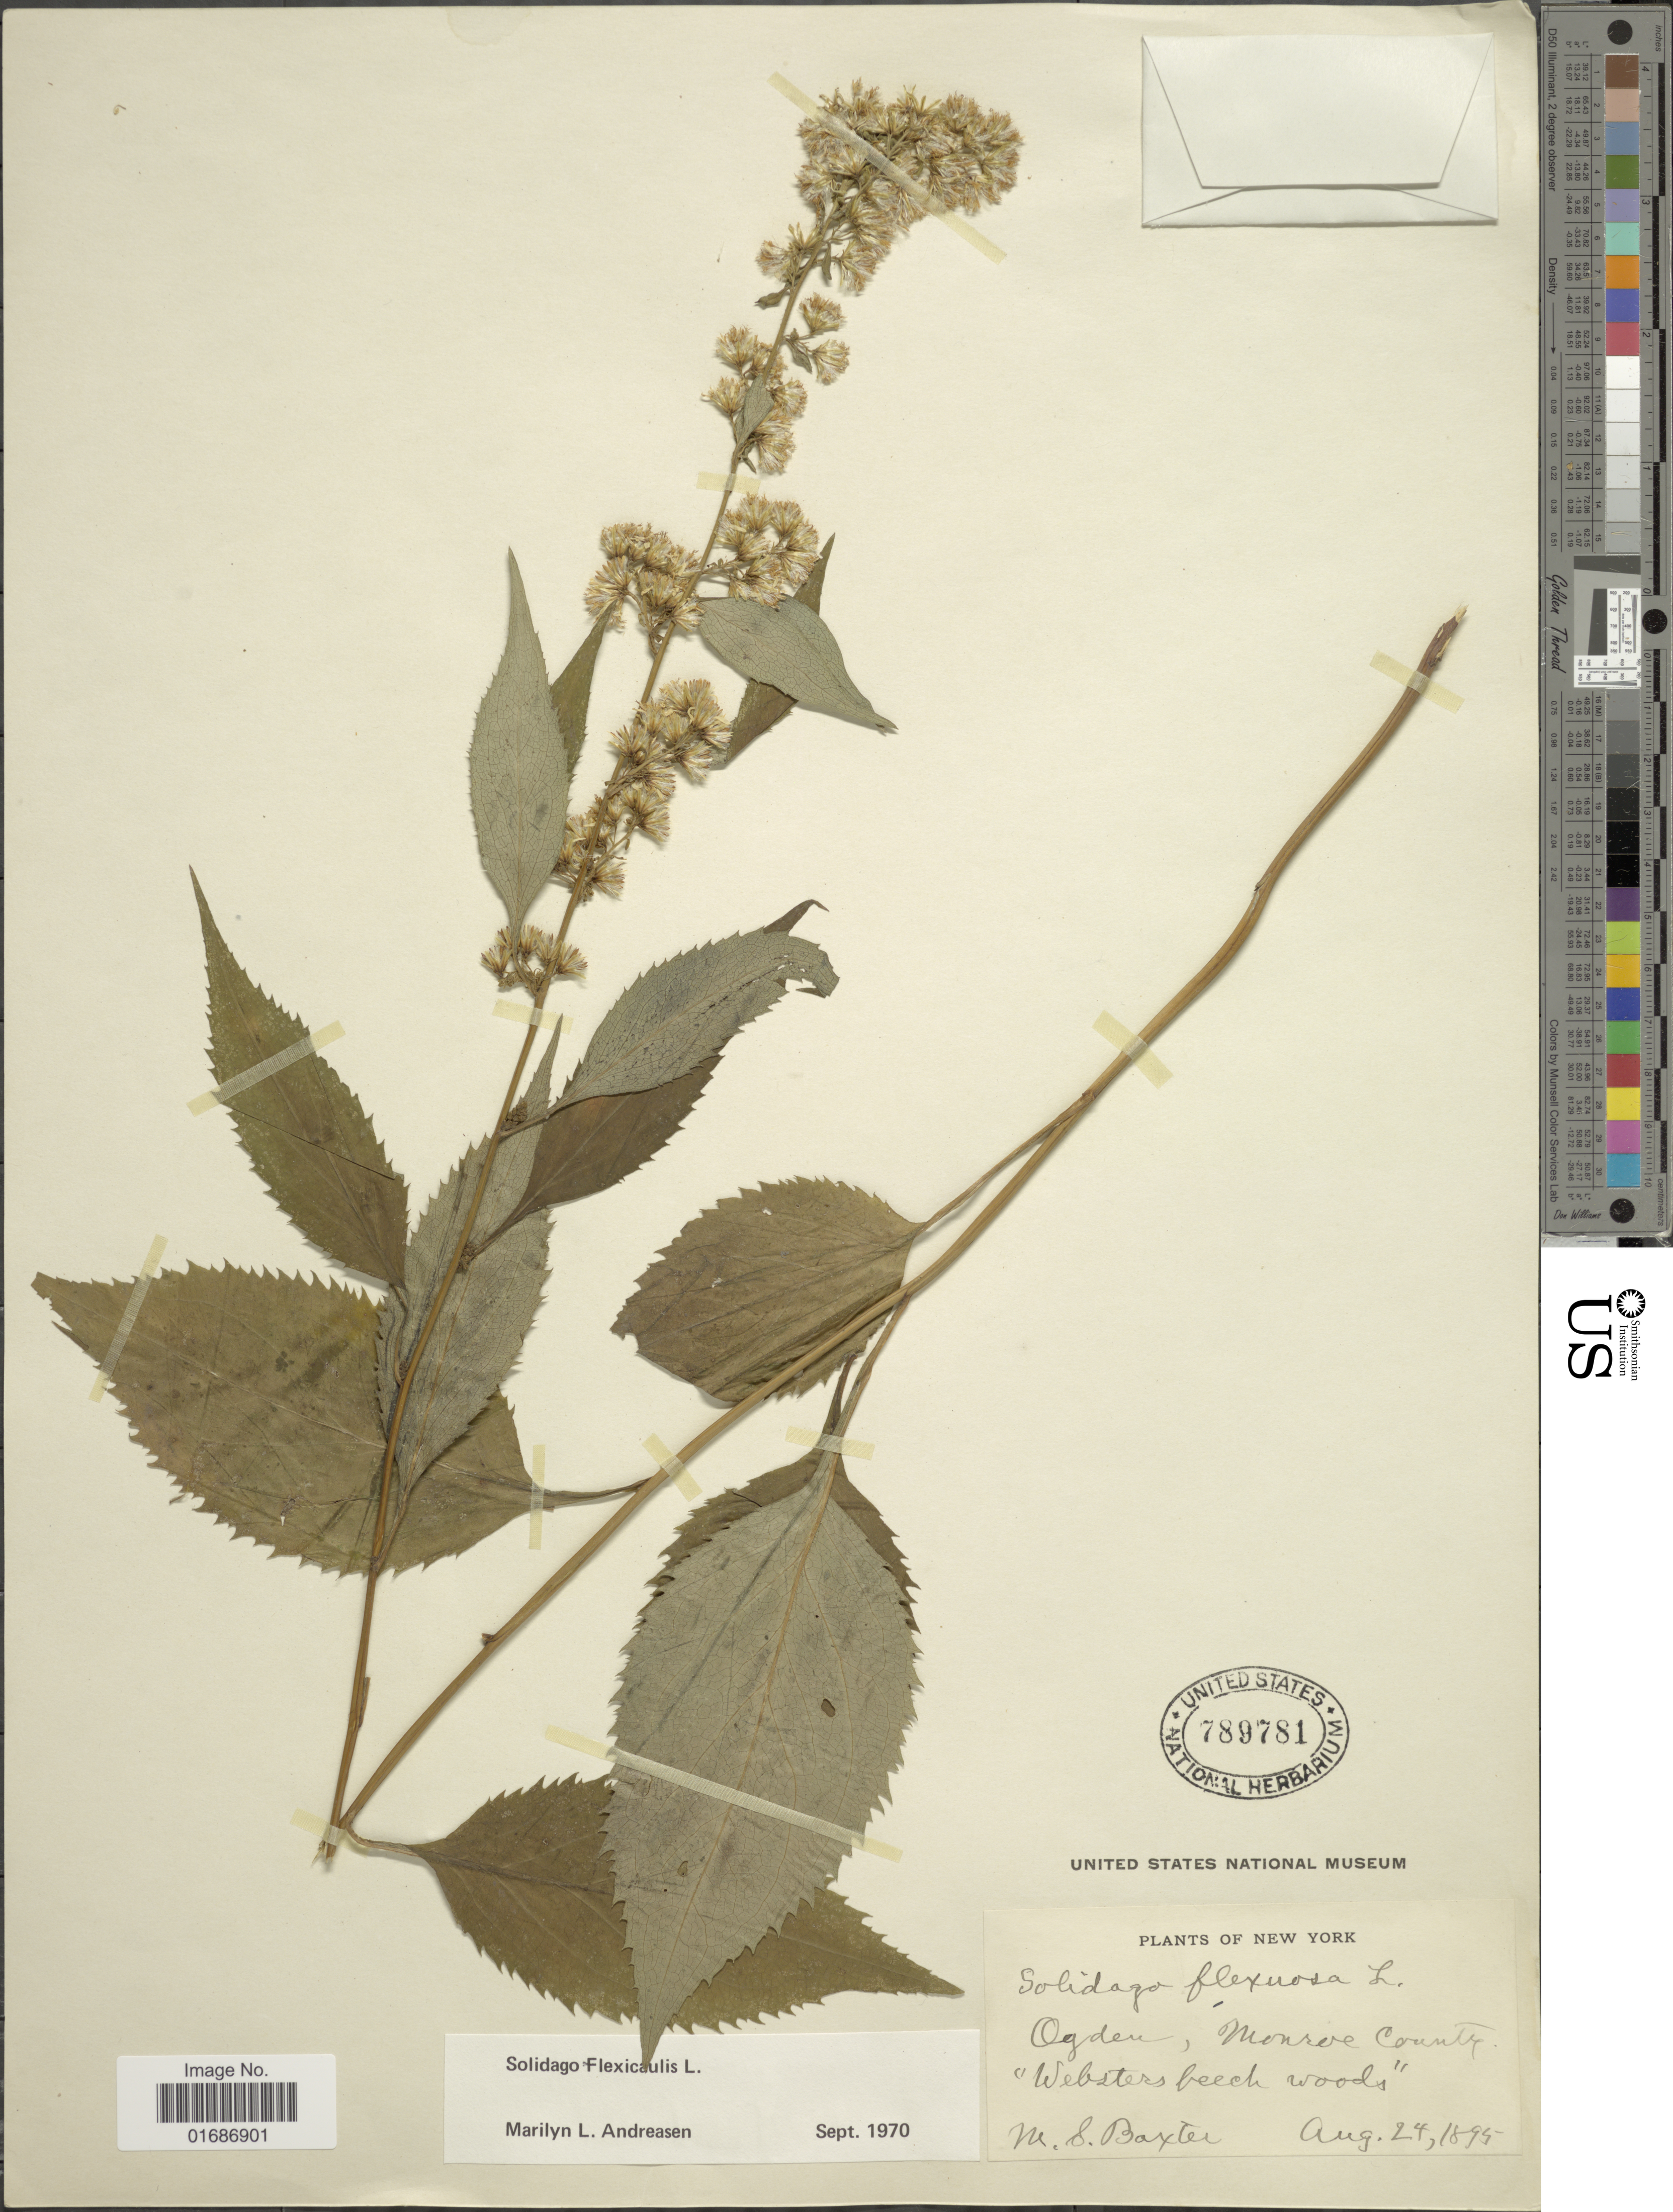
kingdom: Plantae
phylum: Tracheophyta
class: Magnoliopsida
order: Asterales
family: Asteraceae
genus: Solidago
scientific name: Solidago flexicaulis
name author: L.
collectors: M. Baxter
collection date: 1895-08-24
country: United States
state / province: New York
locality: Ogden, Monroe County, "Webster beech woods"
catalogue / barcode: US 789781